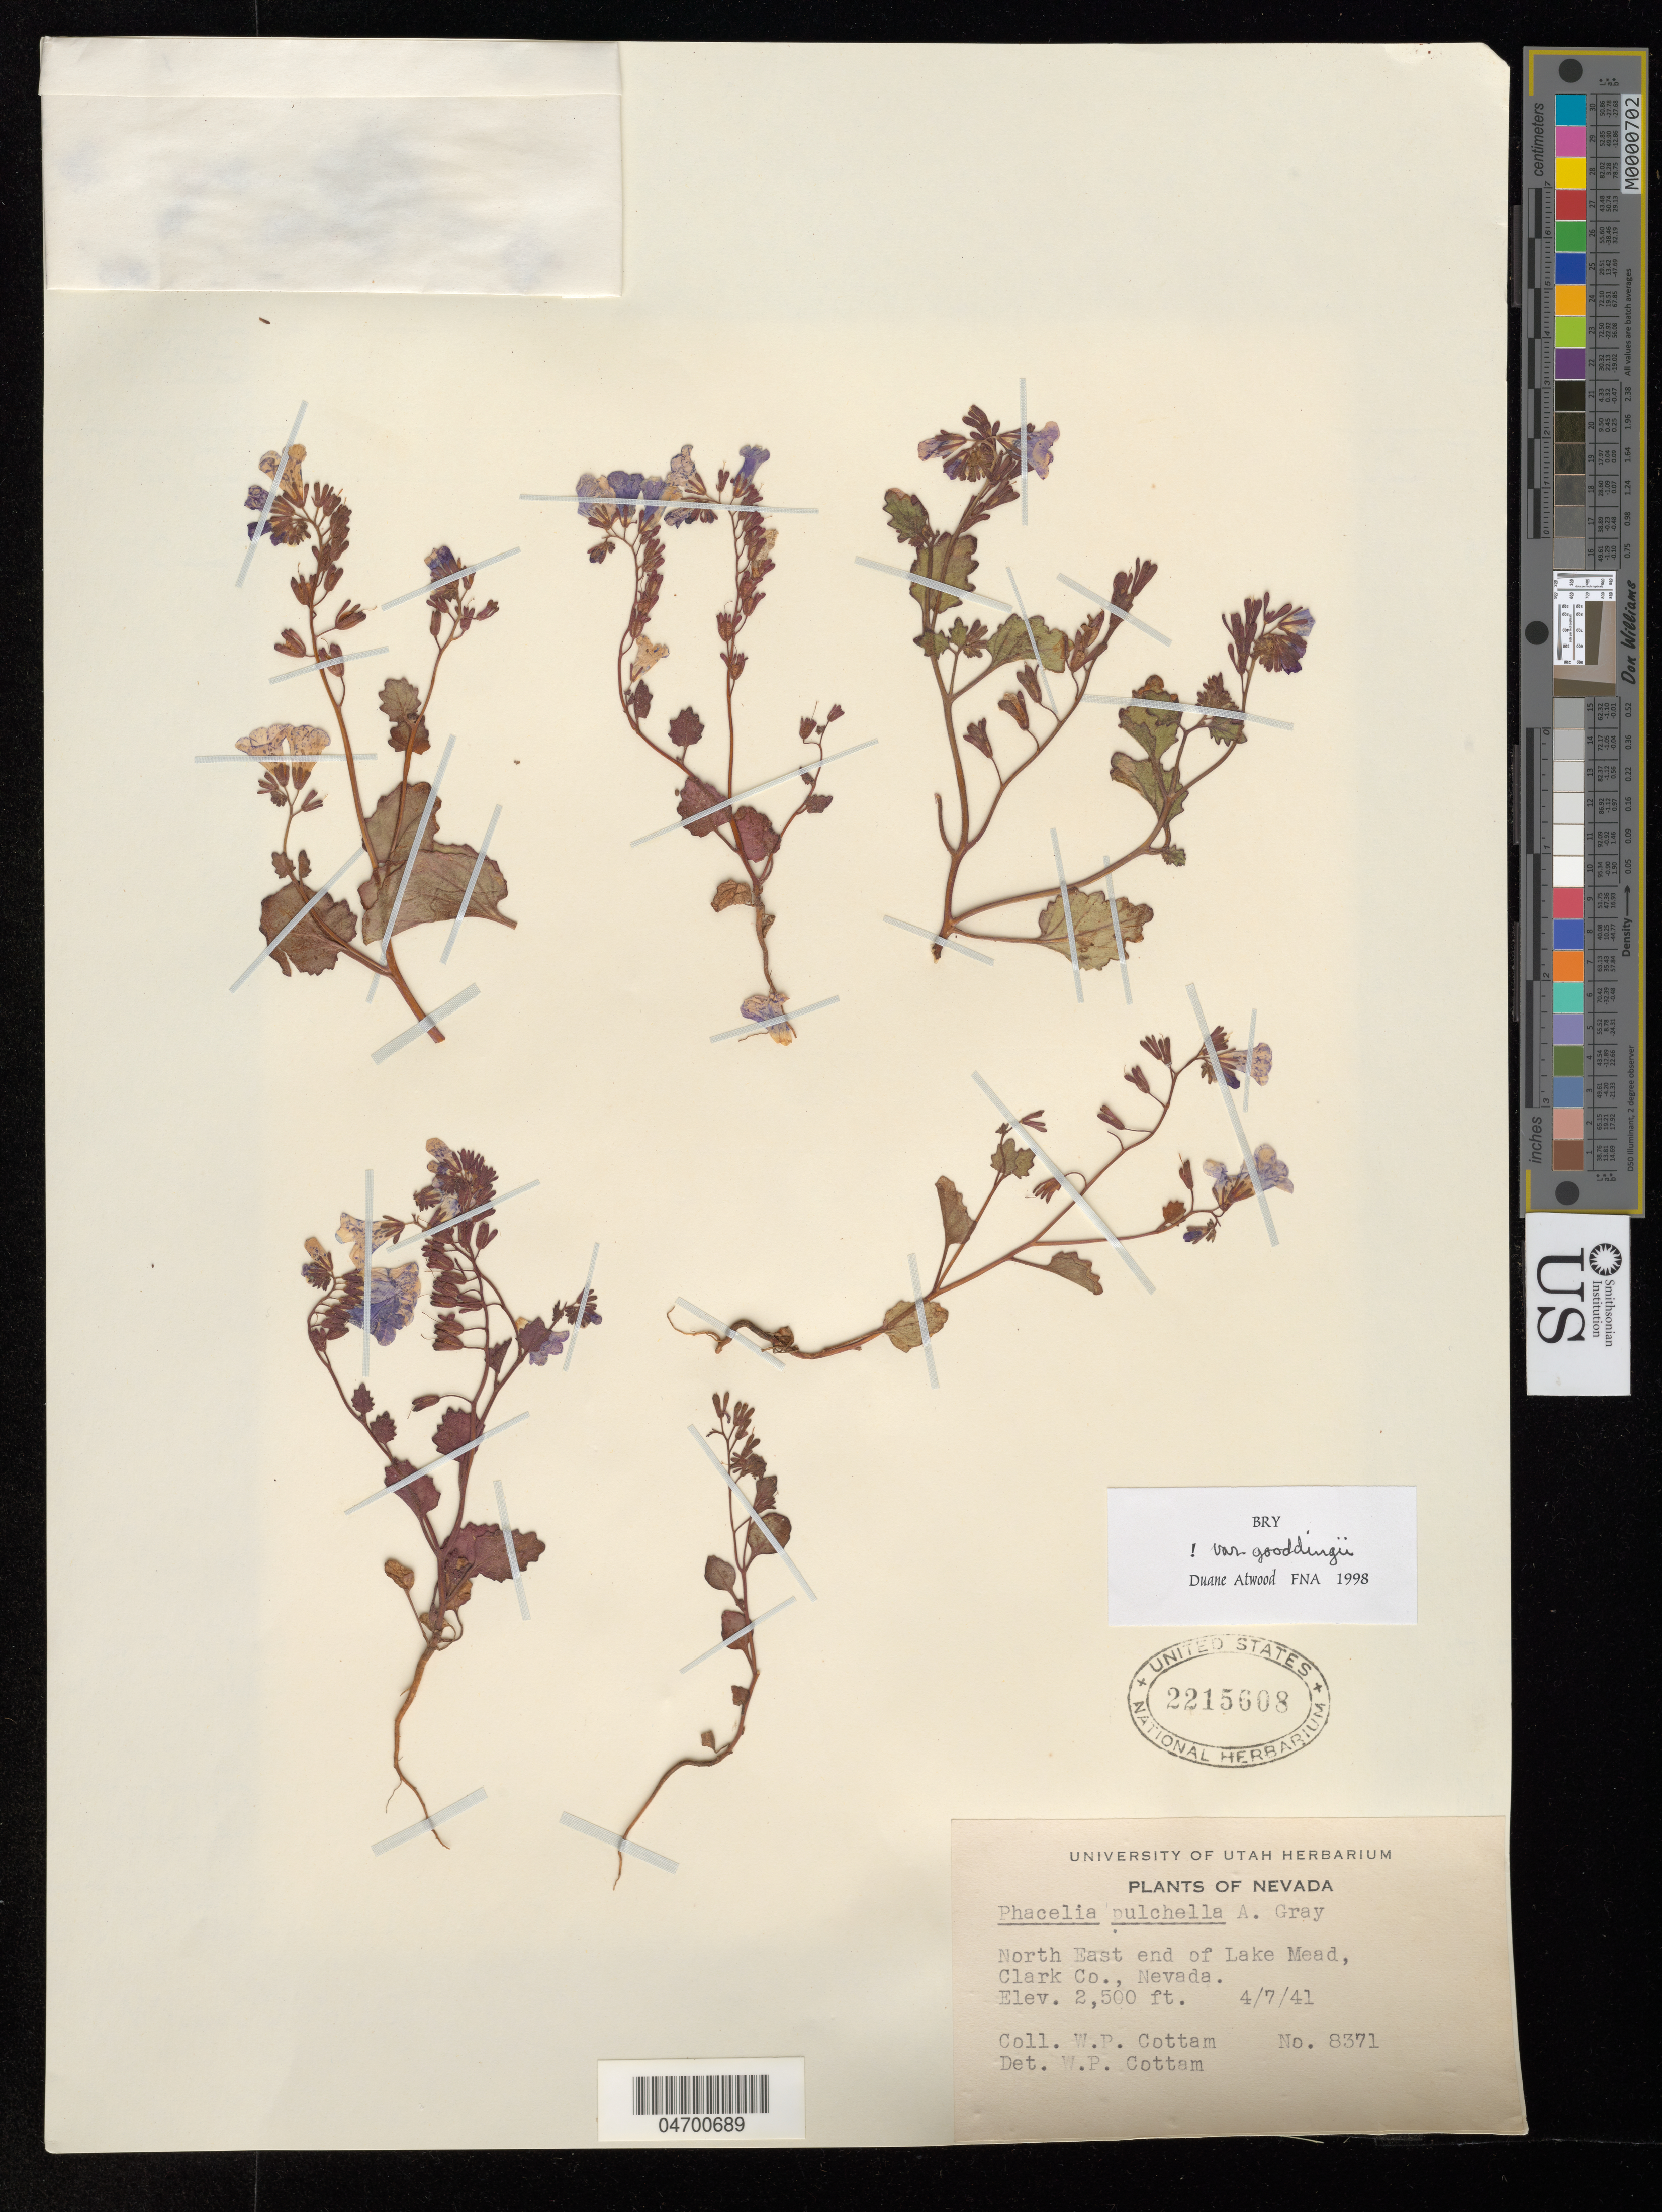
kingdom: Plantae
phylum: Tracheophyta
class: Magnoliopsida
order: Boraginales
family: Hydrophyllaceae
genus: Phacelia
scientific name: Phacelia pulchella var. gooddingii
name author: (Brand) J.T. Howell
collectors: W. Cottam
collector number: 8371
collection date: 1941-04-07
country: United States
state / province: Nevada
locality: North East end of Lake Mead, Clark Co.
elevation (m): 762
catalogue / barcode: US 2215608